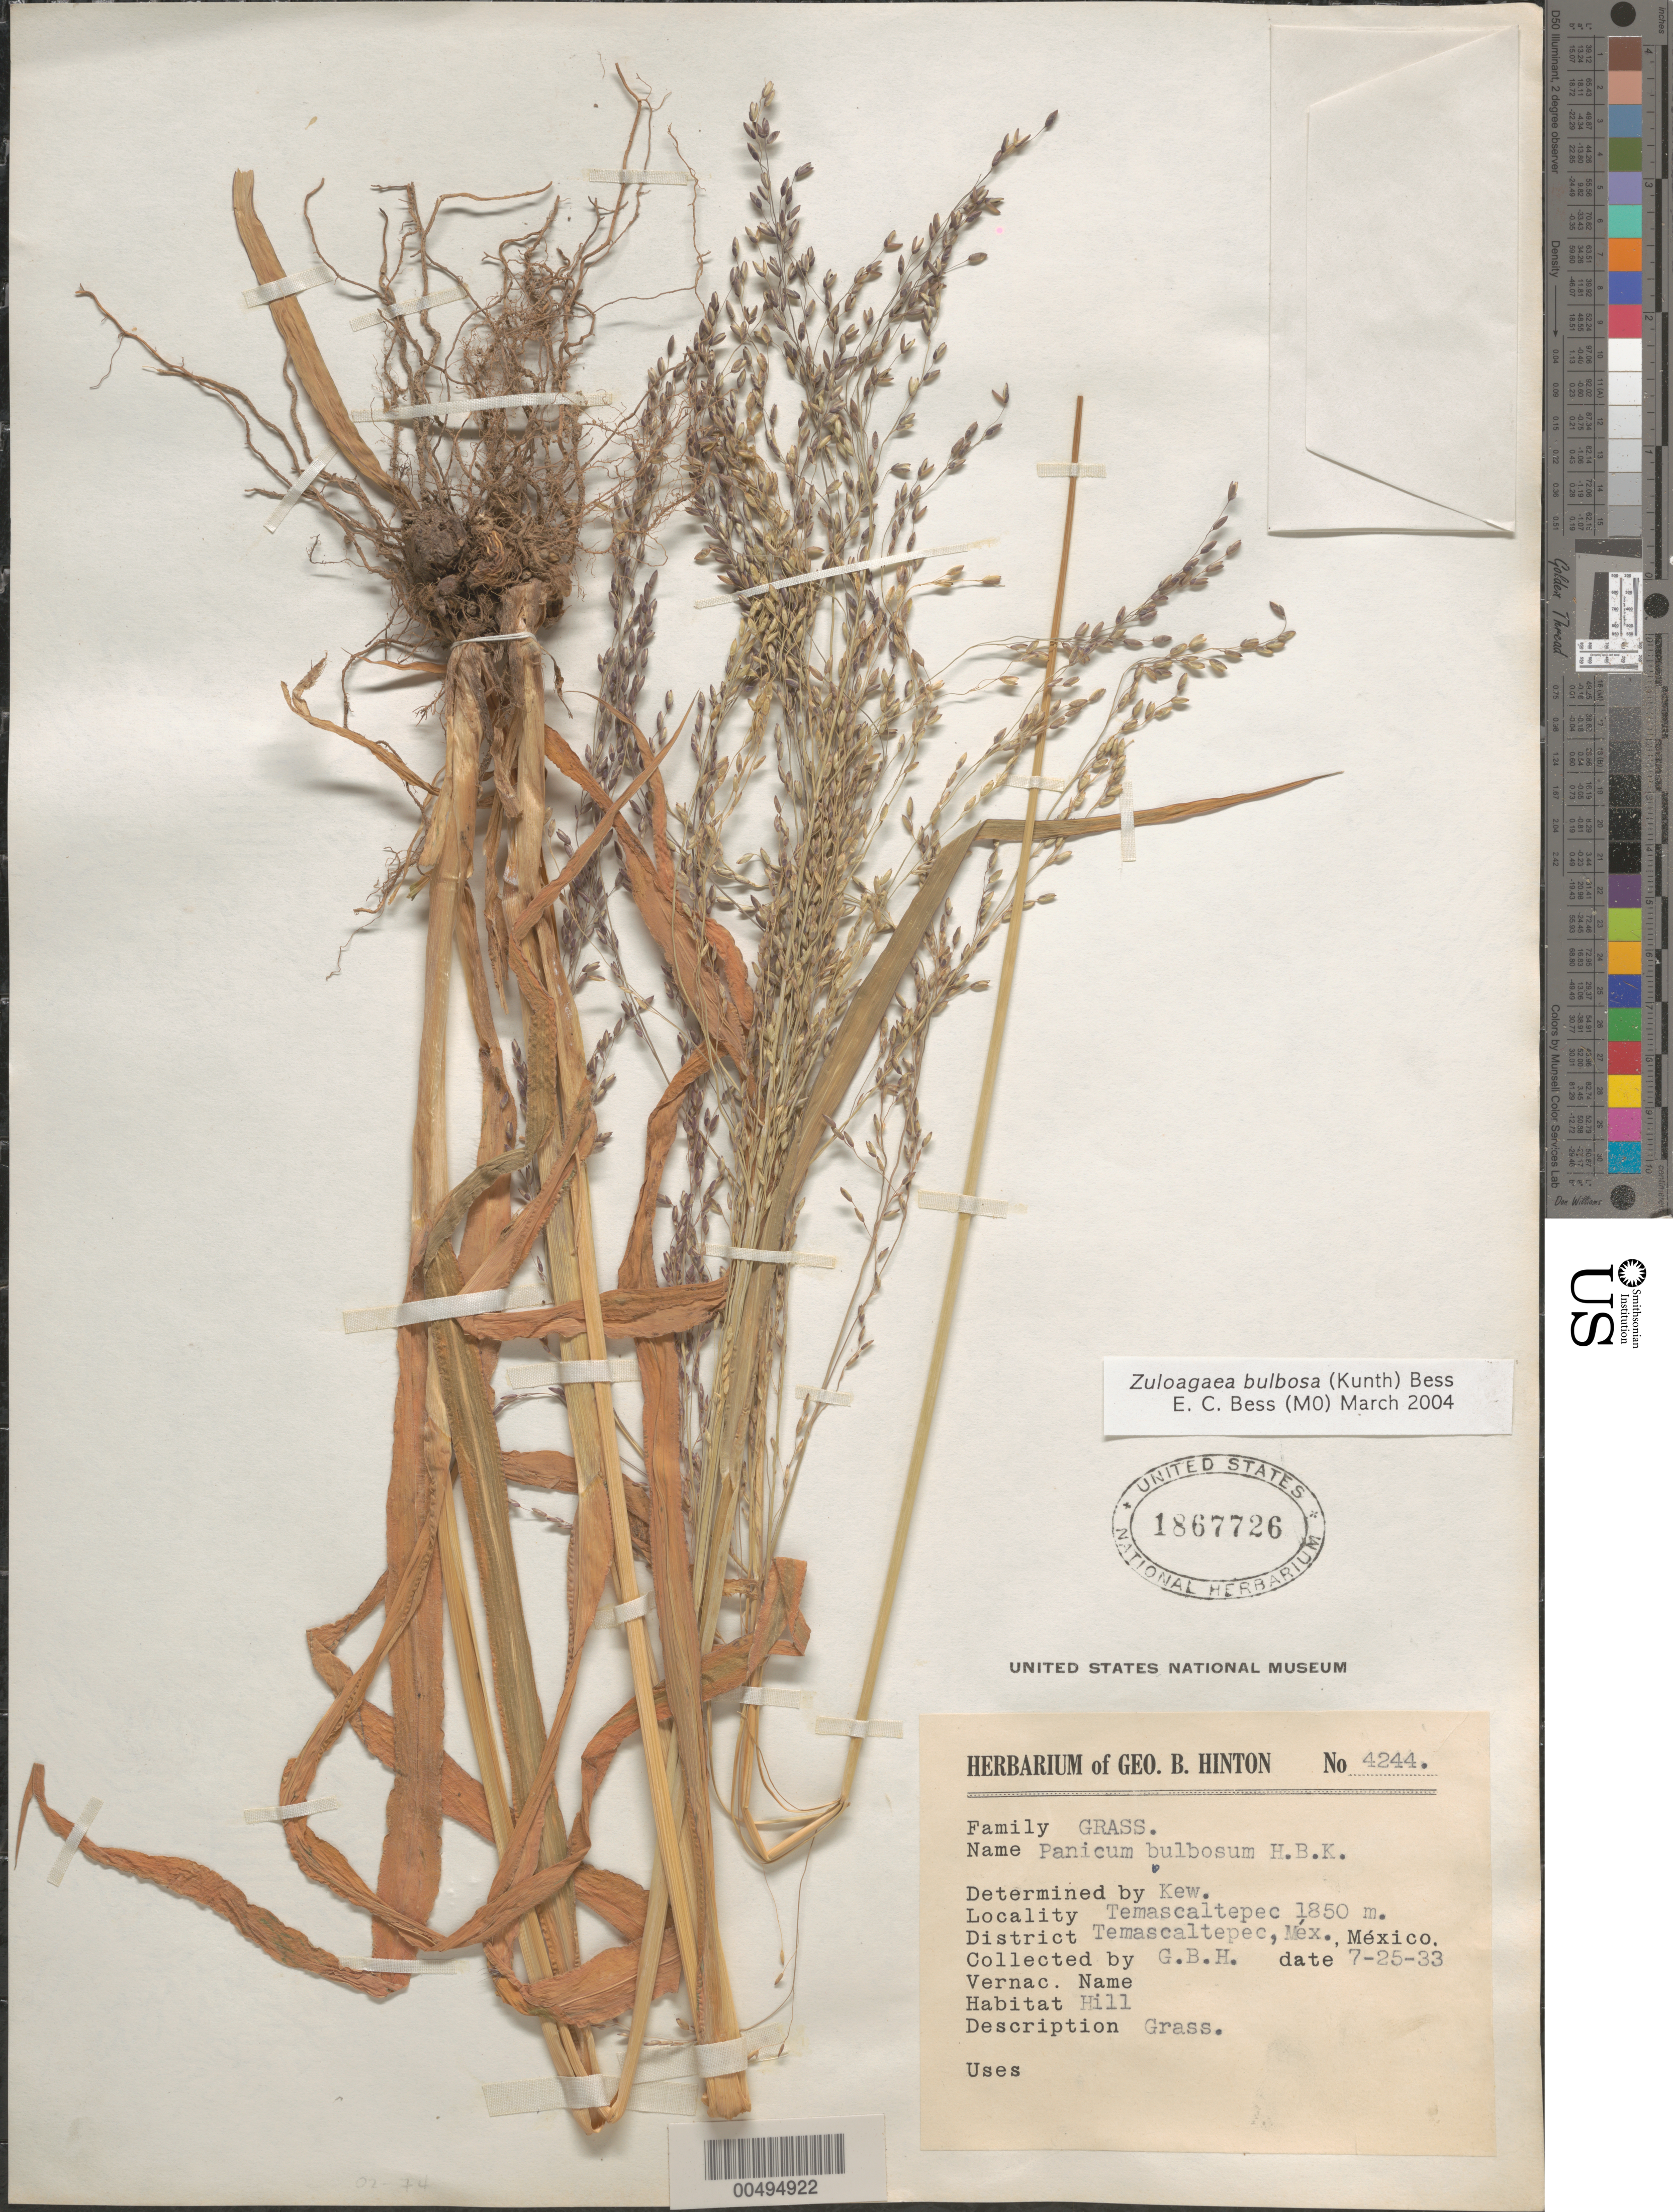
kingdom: Plantae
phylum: Tracheophyta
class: Liliopsida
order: Poales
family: Poaceae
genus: Panicum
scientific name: Panicum bulbosum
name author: Kunth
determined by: Kew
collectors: G. B. Hinton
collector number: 4244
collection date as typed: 25 Jul 1933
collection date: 1933-07-25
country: Mexico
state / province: México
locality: Temascaltepec, Dist: Temascaltepec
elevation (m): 1850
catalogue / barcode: US 1867726